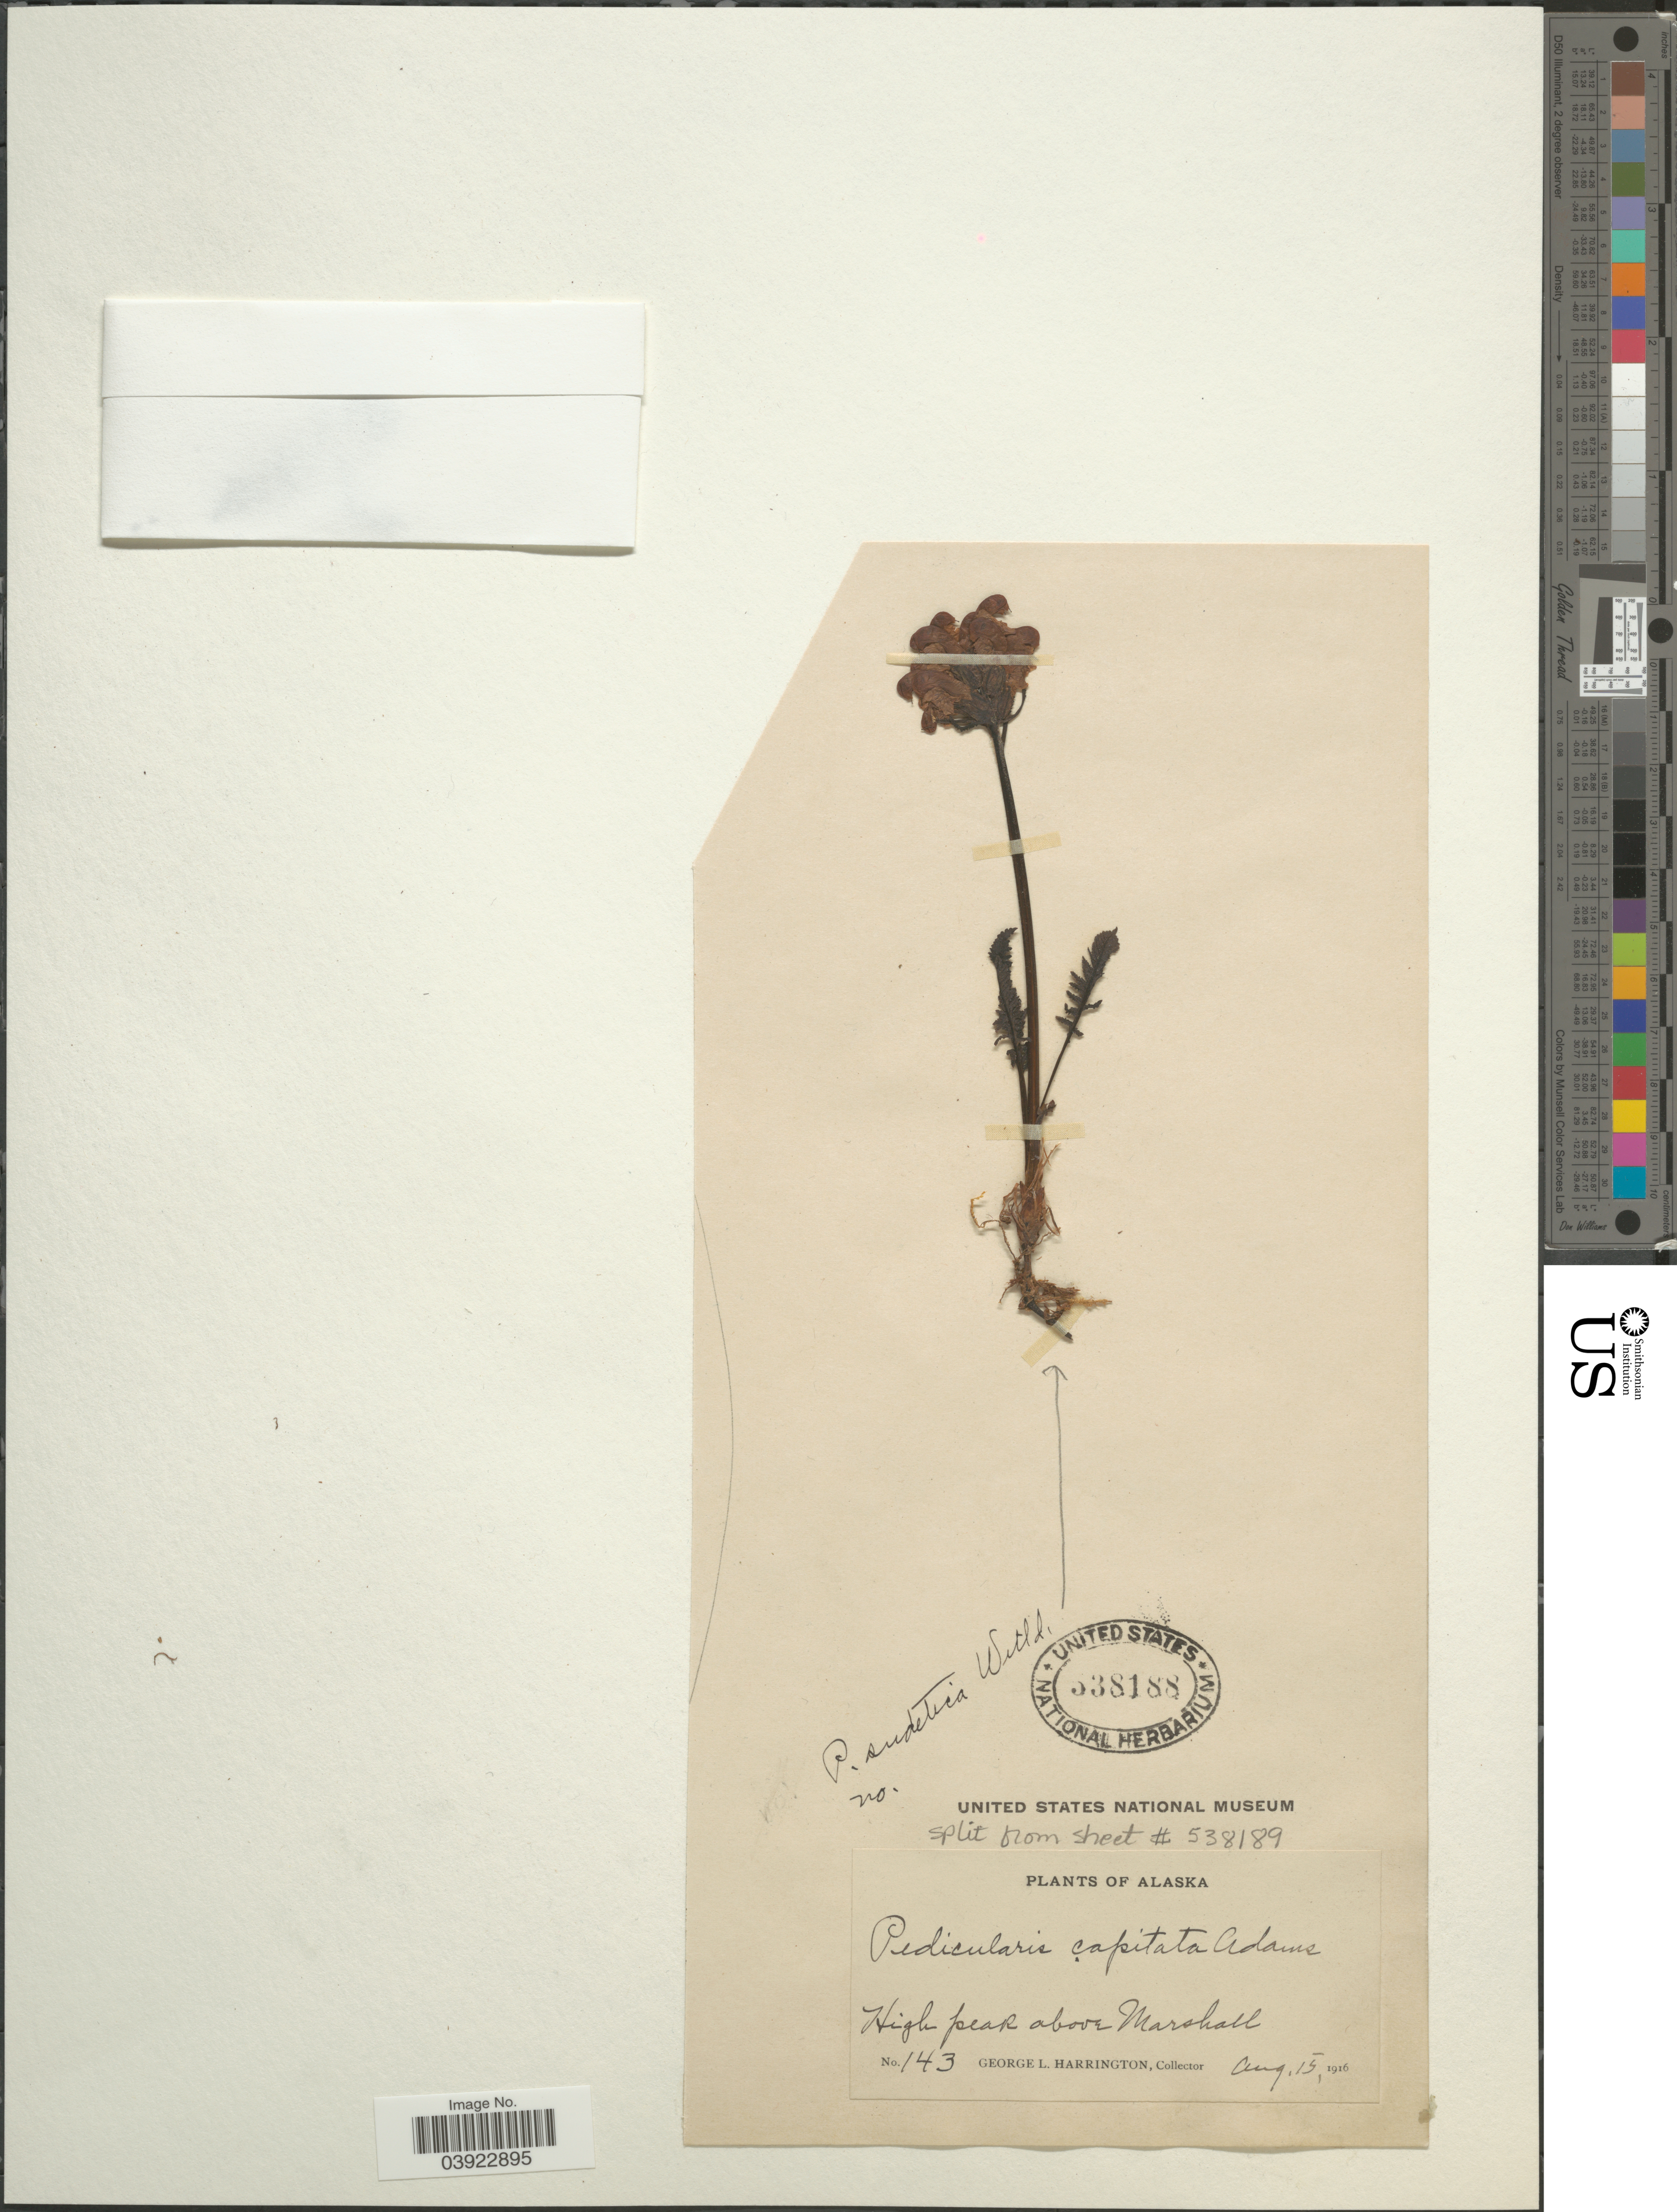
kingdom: Plantae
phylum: Tracheophyta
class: Magnoliopsida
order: Lamiales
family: Orobanchaceae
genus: Pedicularis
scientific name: Pedicularis pacifica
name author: (Hultén) Kozhevn.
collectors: G. Harrington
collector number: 143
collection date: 1916-08-15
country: United States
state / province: Alaska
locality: High peak above Marshall.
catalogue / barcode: US 538188